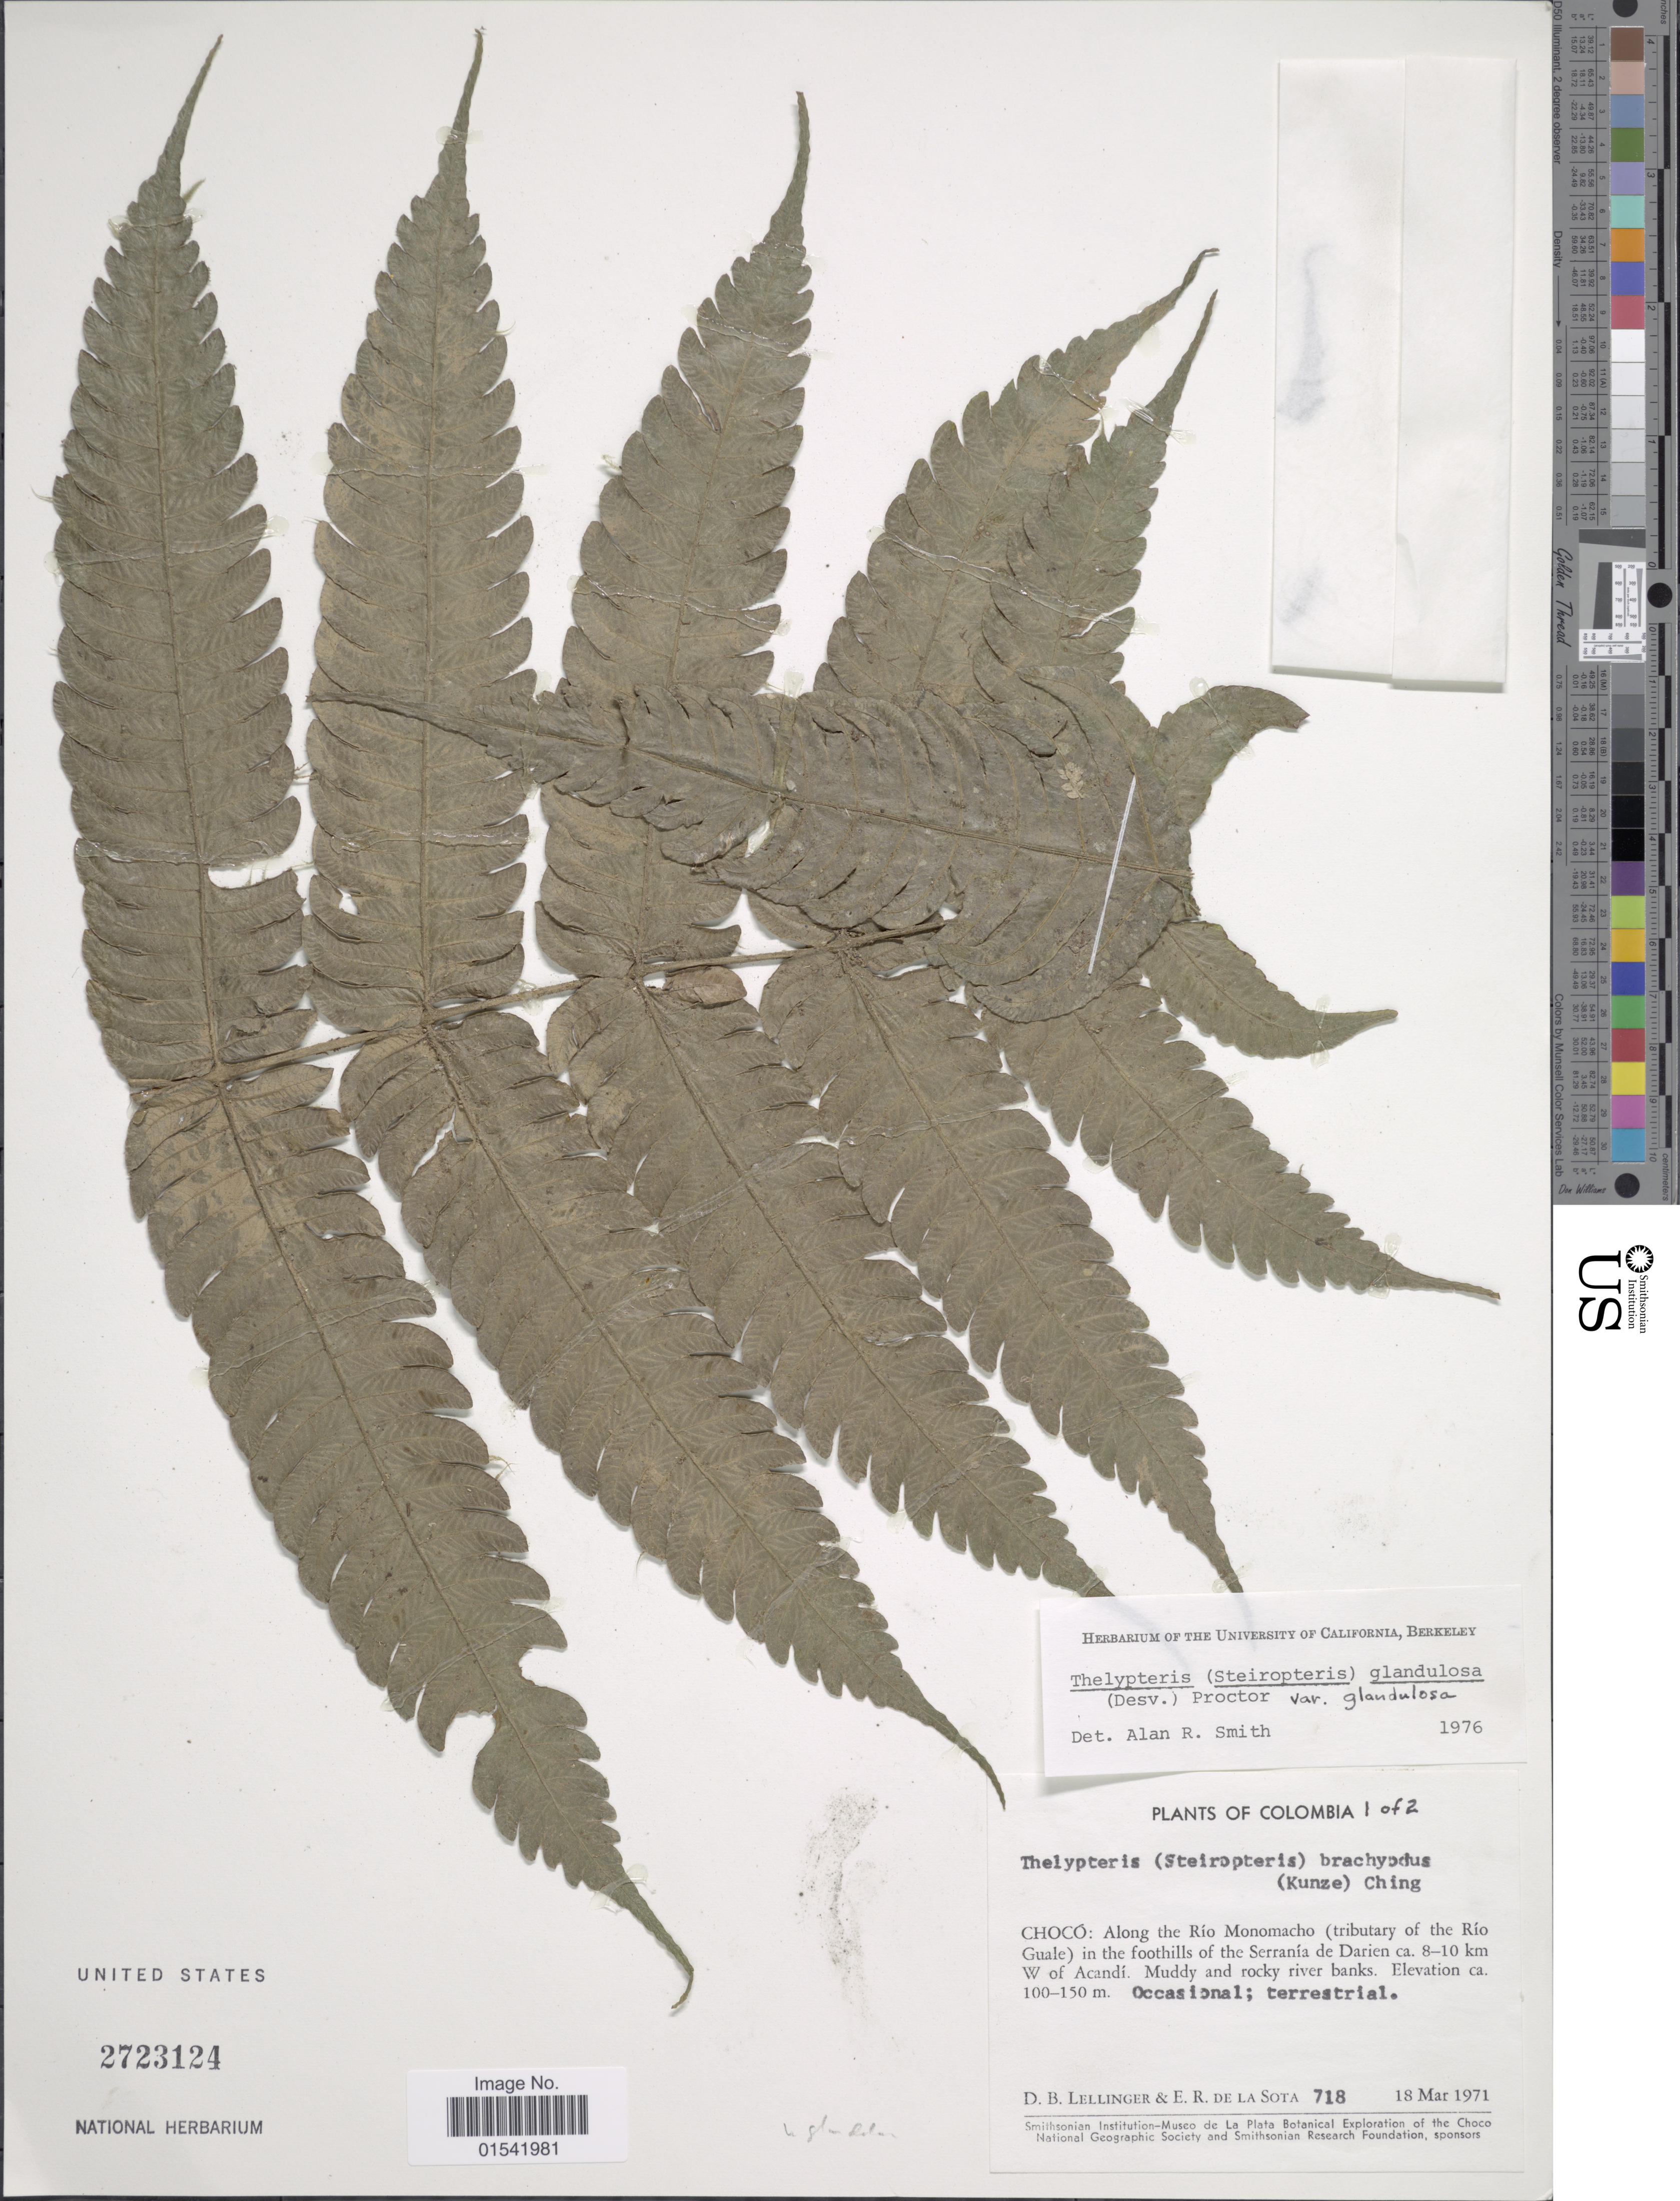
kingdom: Plantae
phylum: Tracheophyta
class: Polypodiopsida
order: Polypodiales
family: Thelypteridaceae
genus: Steiropteris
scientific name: Steiropteris glandulosa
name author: (Hook. f.) Pic. Serm.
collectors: D. B. Lellinger & E. R. de la Sota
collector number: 718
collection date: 1971-03-18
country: Colombia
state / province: Chocó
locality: Along the Río Monomacho (tributary of the Río Guale) in the foothills of the Serranía de Darien ca. 8-10 km W of Acandí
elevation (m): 100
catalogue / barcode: US 2723124